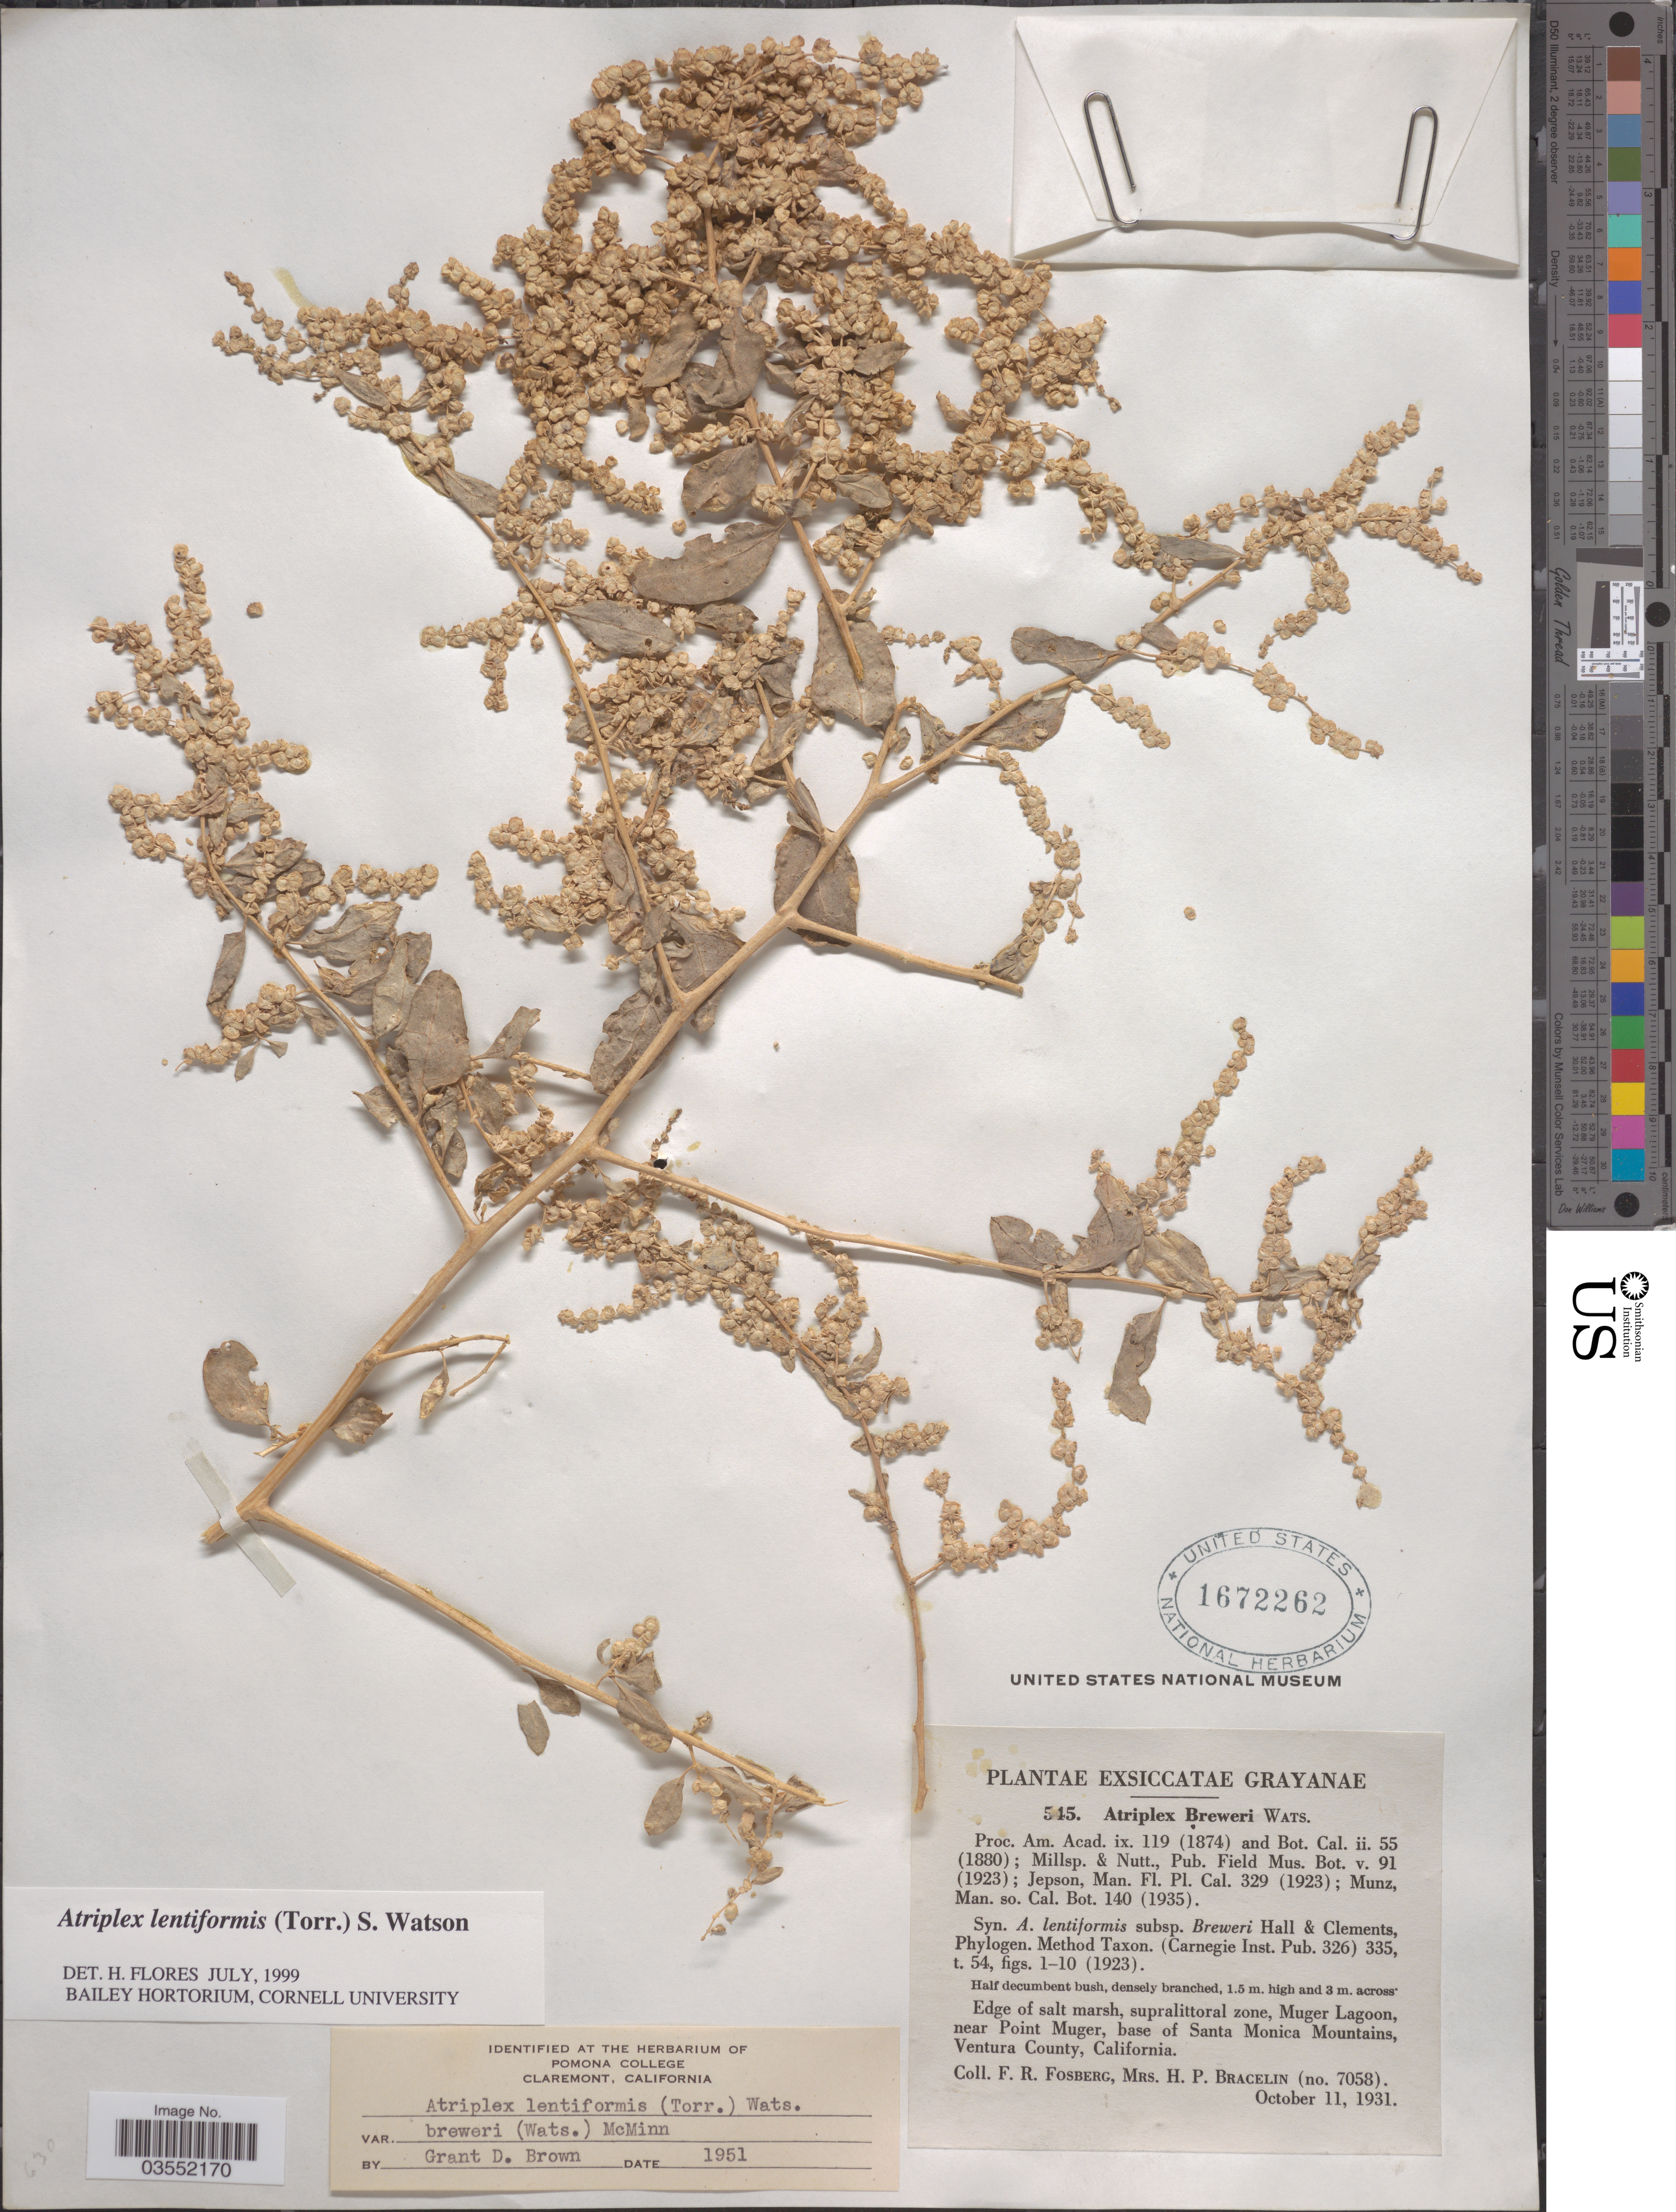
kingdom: Plantae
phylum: Tracheophyta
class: Magnoliopsida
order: Caryophyllales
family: Amaranthaceae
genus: Atriplex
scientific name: Atriplex lentiformis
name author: (Torr.) S. Watson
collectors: F. R. Fosberg & H. Bracelin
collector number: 7058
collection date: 1931-10-11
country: United States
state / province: California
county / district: Ventura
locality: Edge of salt marsh, supralittoral zone, Muger Lagoon, near Point Muger, base of Santa Monica Mountains, Ventura County. Grayanae.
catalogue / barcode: US 1672262